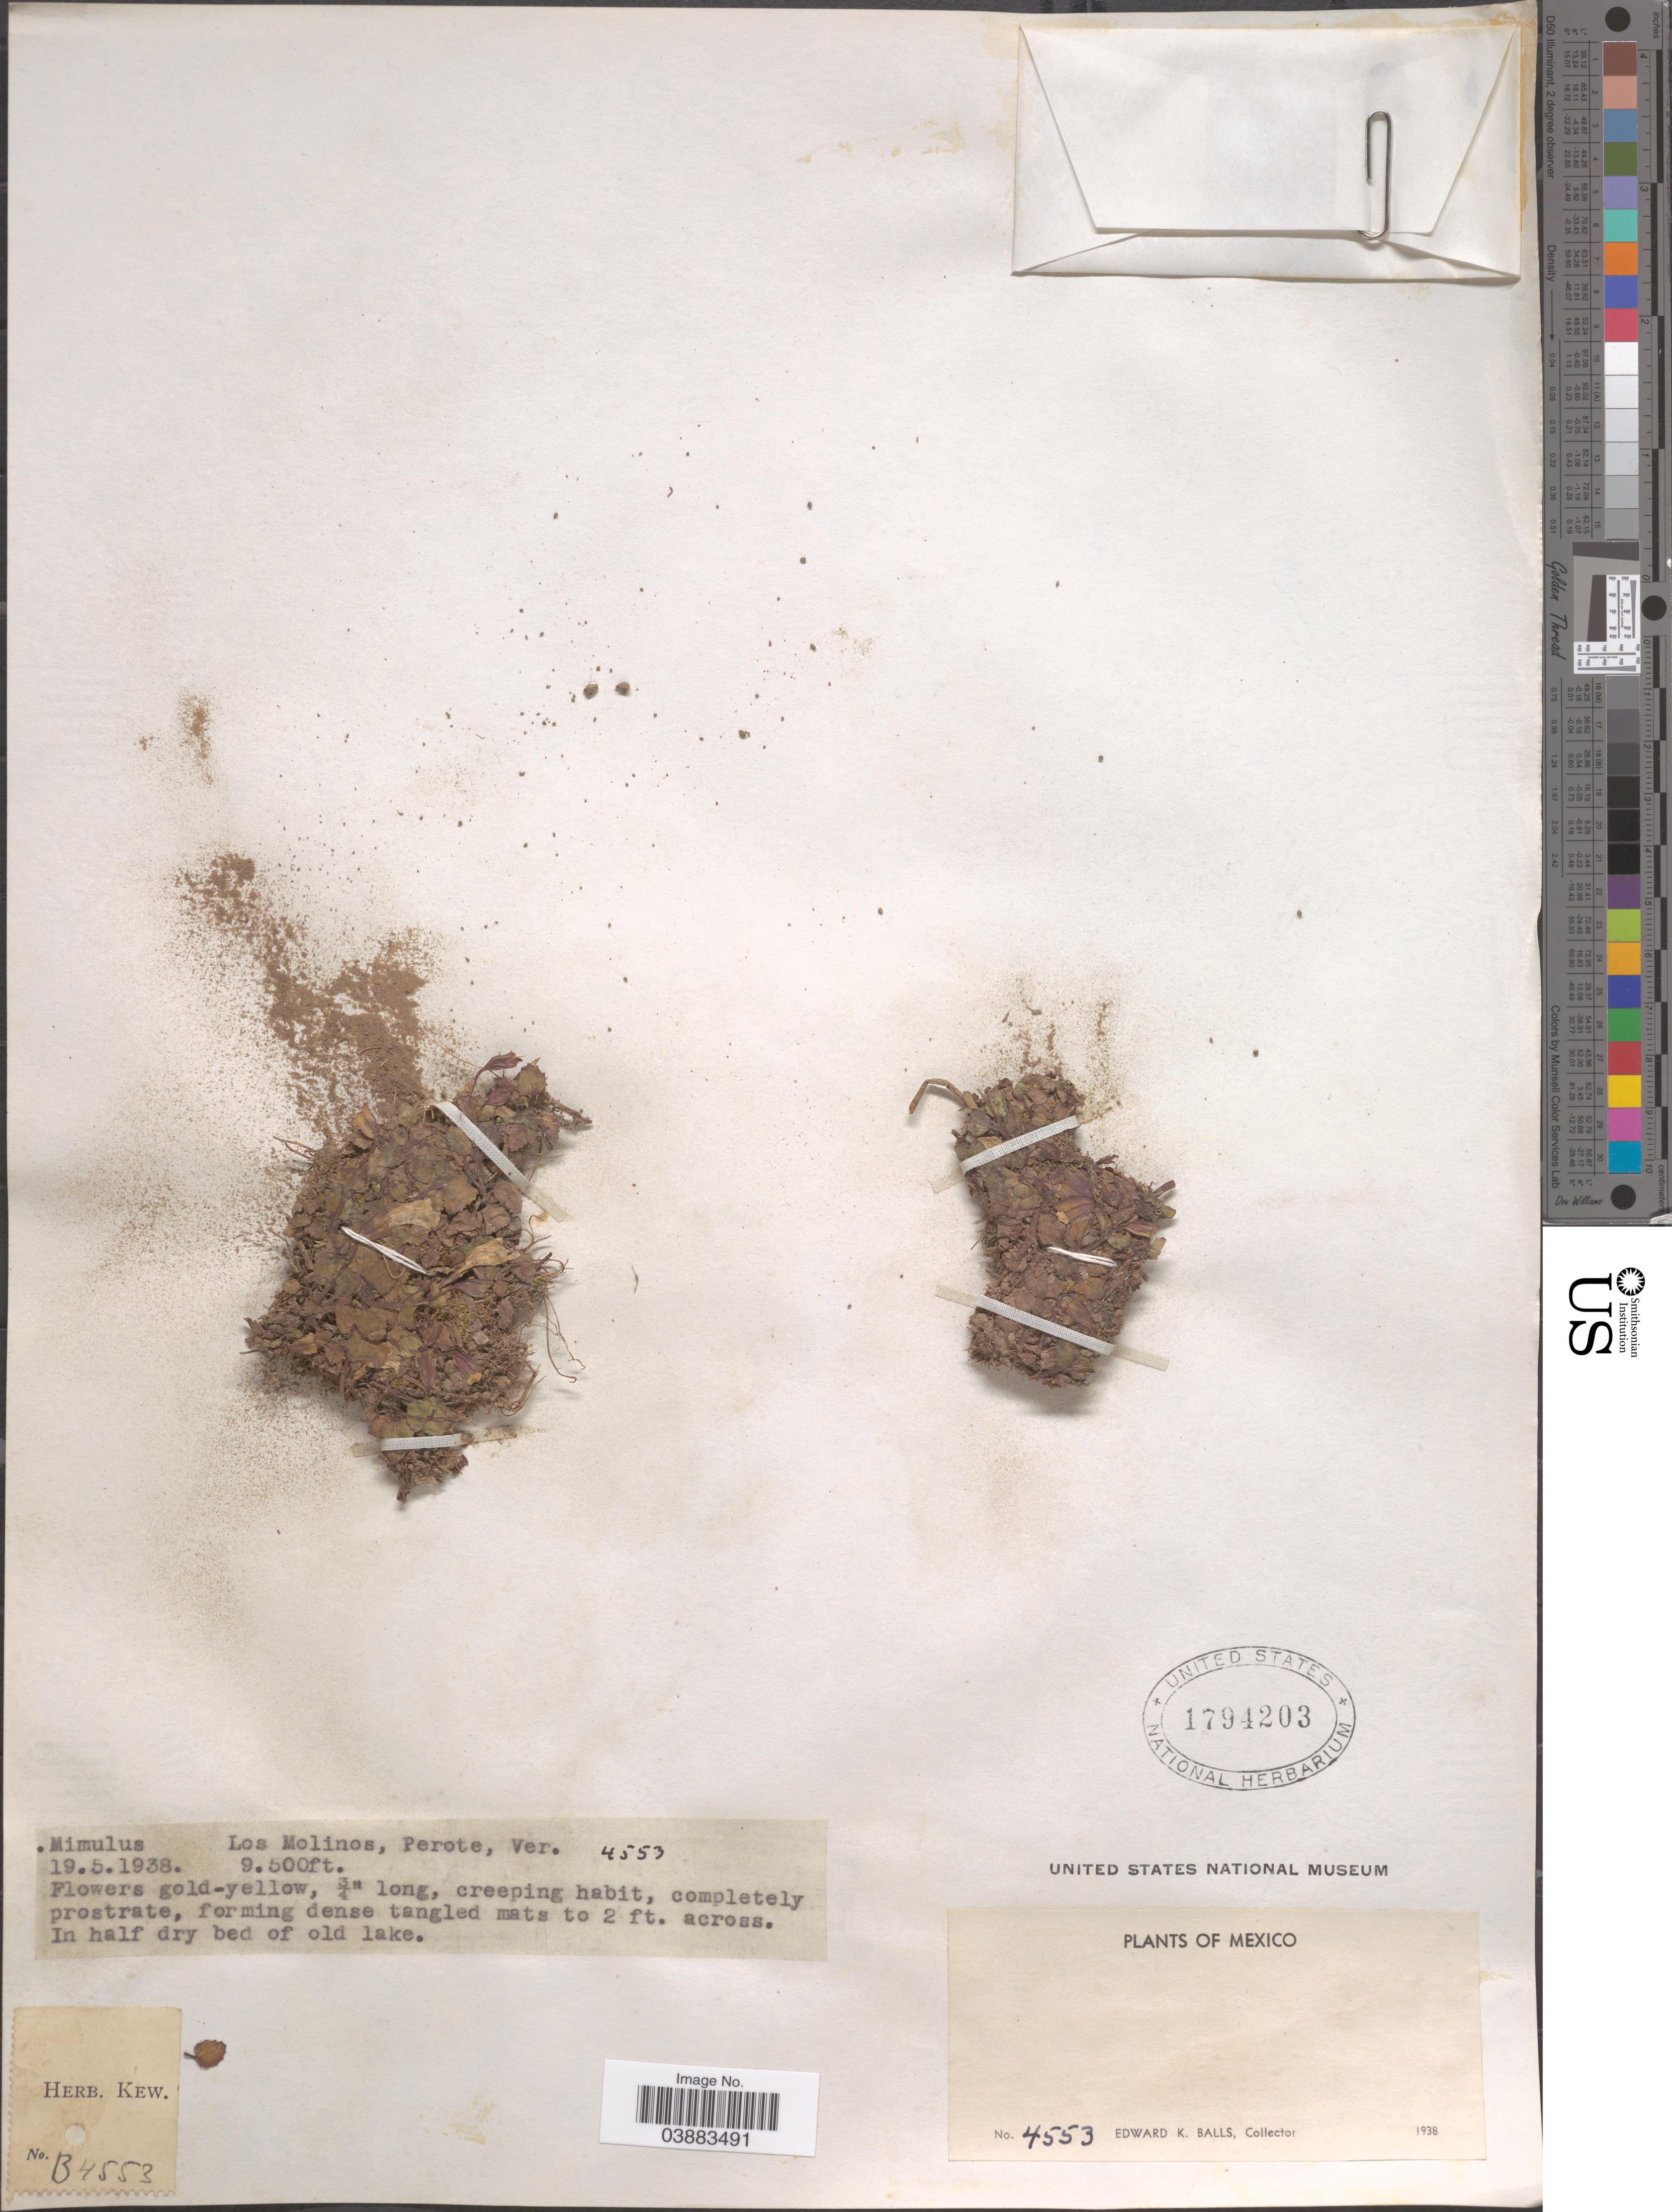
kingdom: Plantae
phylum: Tracheophyta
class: Magnoliopsida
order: Lamiales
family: Phrymaceae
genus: Mimulus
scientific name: Mimulus sp.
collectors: E. K. Balls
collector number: B4553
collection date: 1938-05-19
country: Mexico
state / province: Veracruz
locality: Los Molinos, Perote, Ver.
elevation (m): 2896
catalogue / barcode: US 1794203